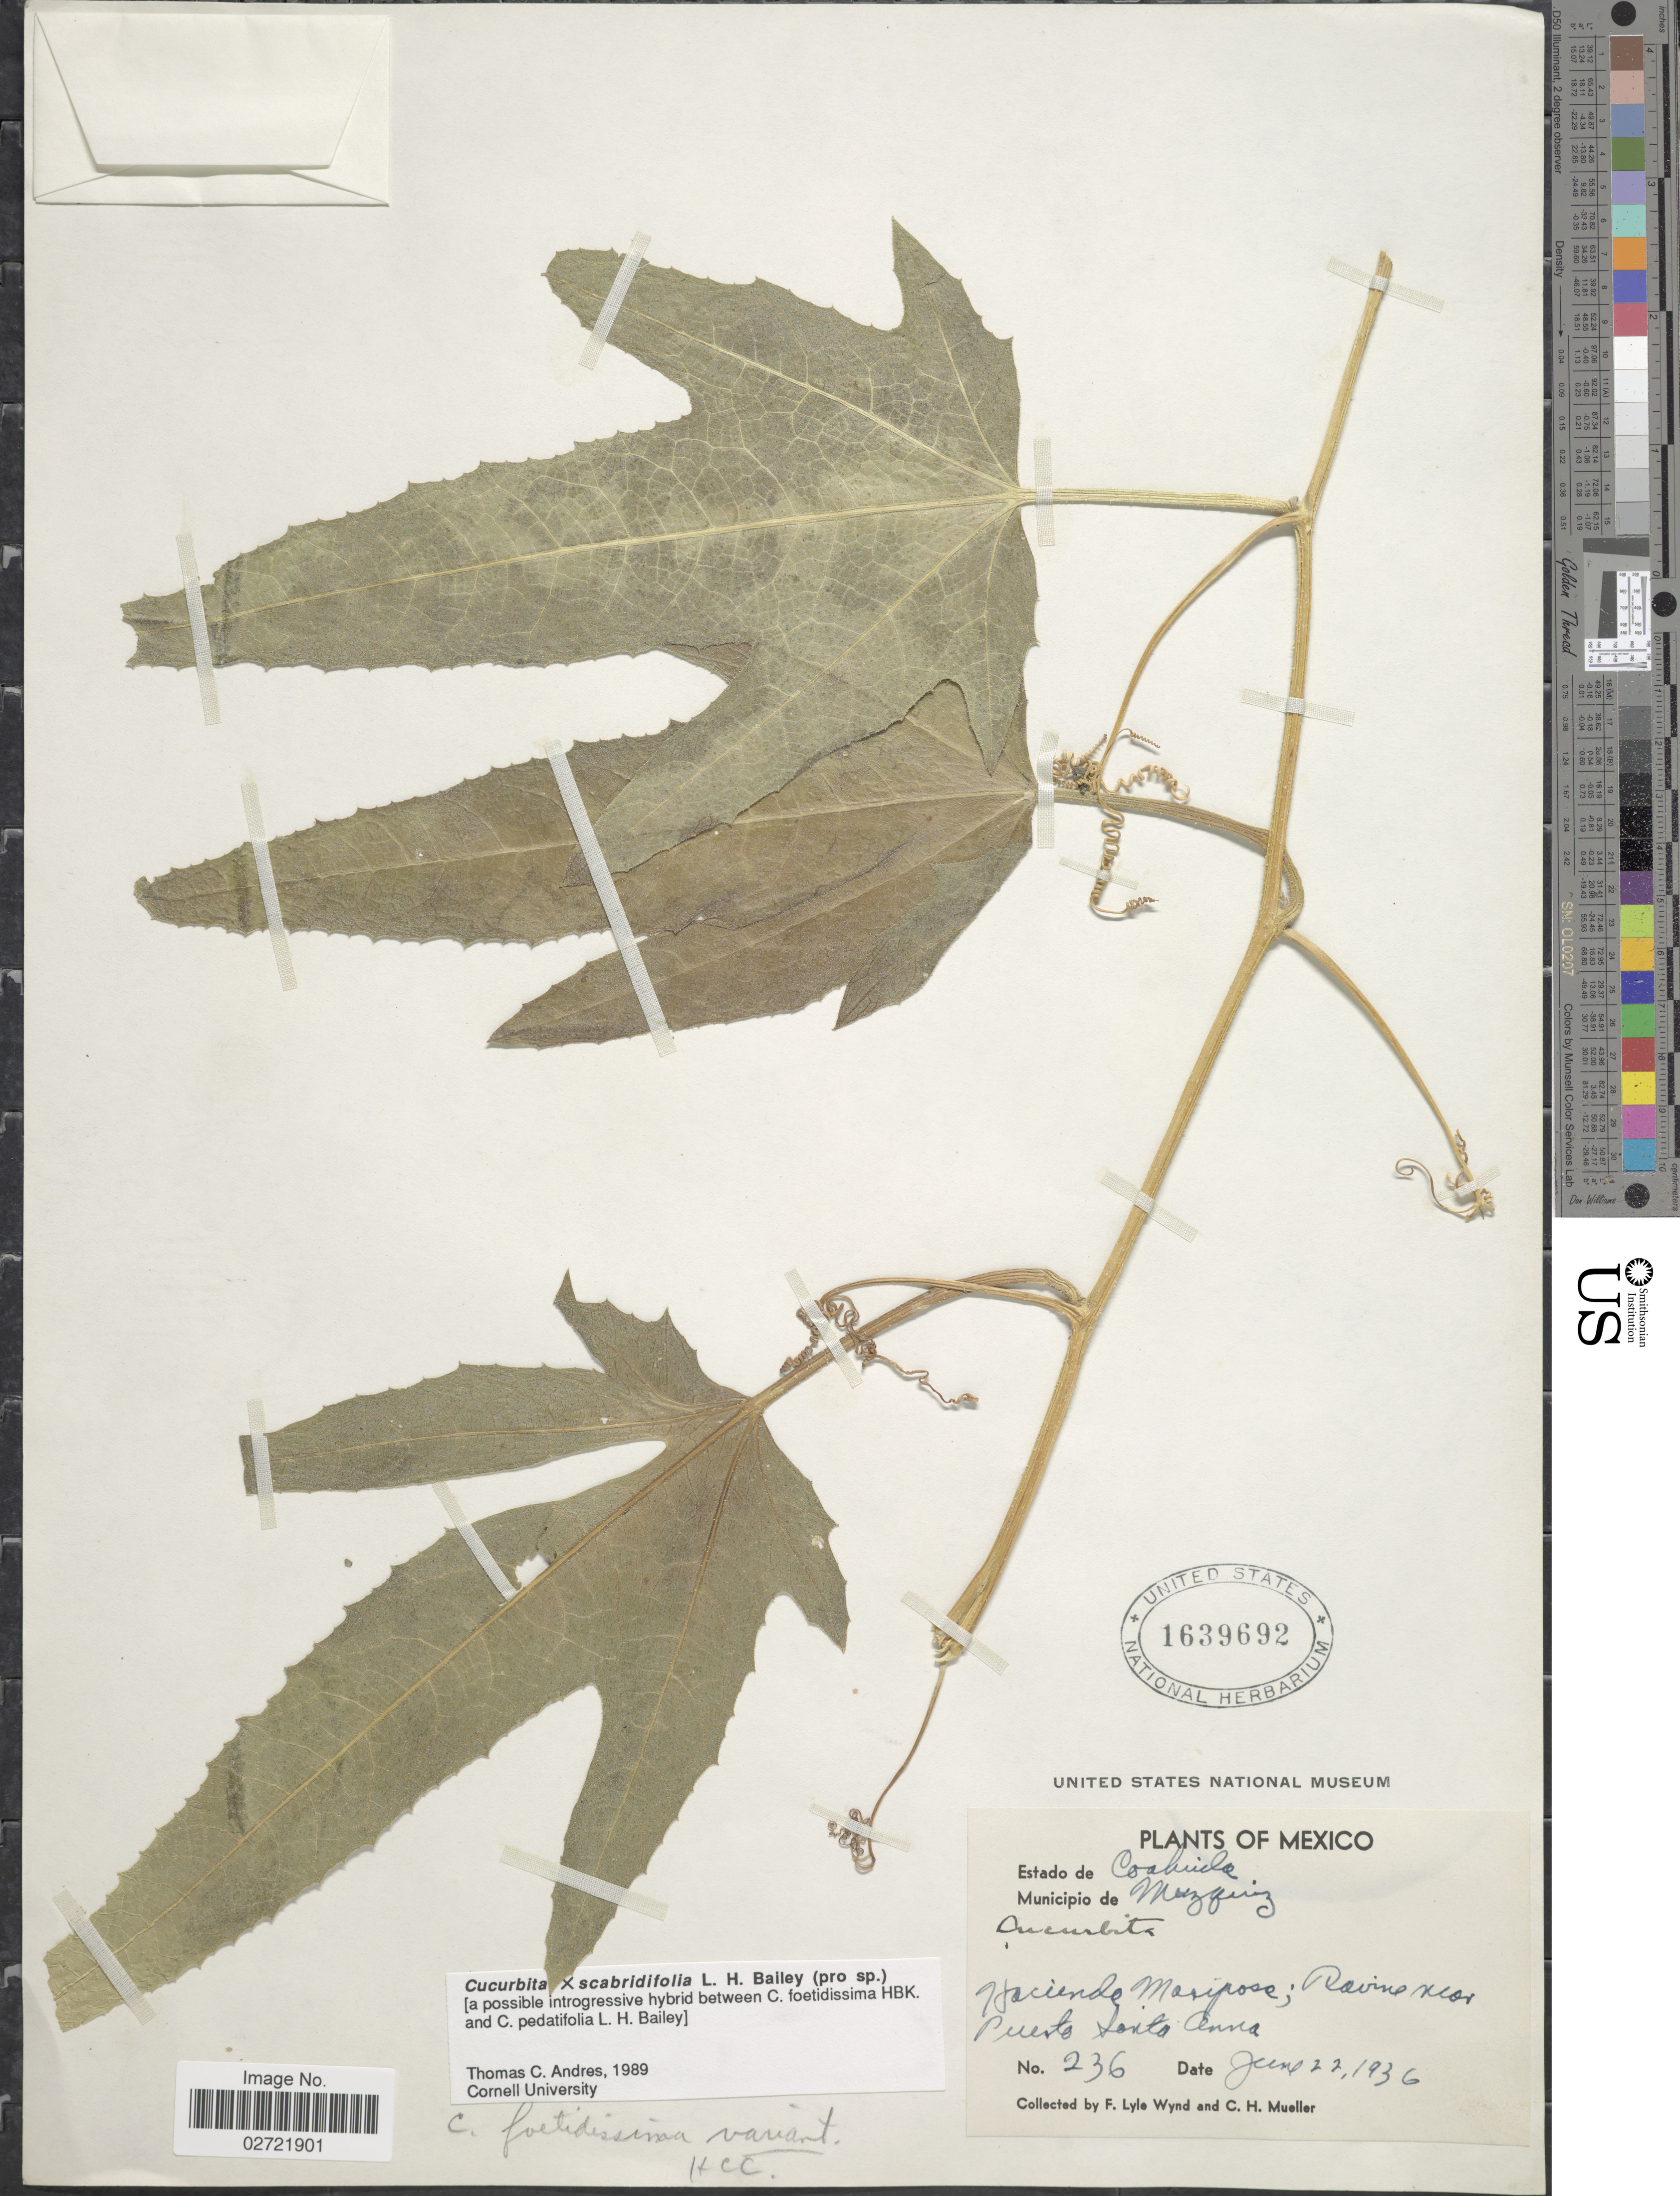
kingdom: Plantae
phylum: Tracheophyta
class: Magnoliopsida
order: Cucurbitales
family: Cucurbitaceae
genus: Cucurbita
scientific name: Cucurbita scabridifolia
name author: L.H. Bailey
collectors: F. L. Wynd & C. H. Mueller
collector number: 236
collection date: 1936-06-22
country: Mexico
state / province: Coahuila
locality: Municipio de Múzquiz, Hacienda Mariposa; Ravine near Puerto Santa Anna.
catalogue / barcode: US 1639692